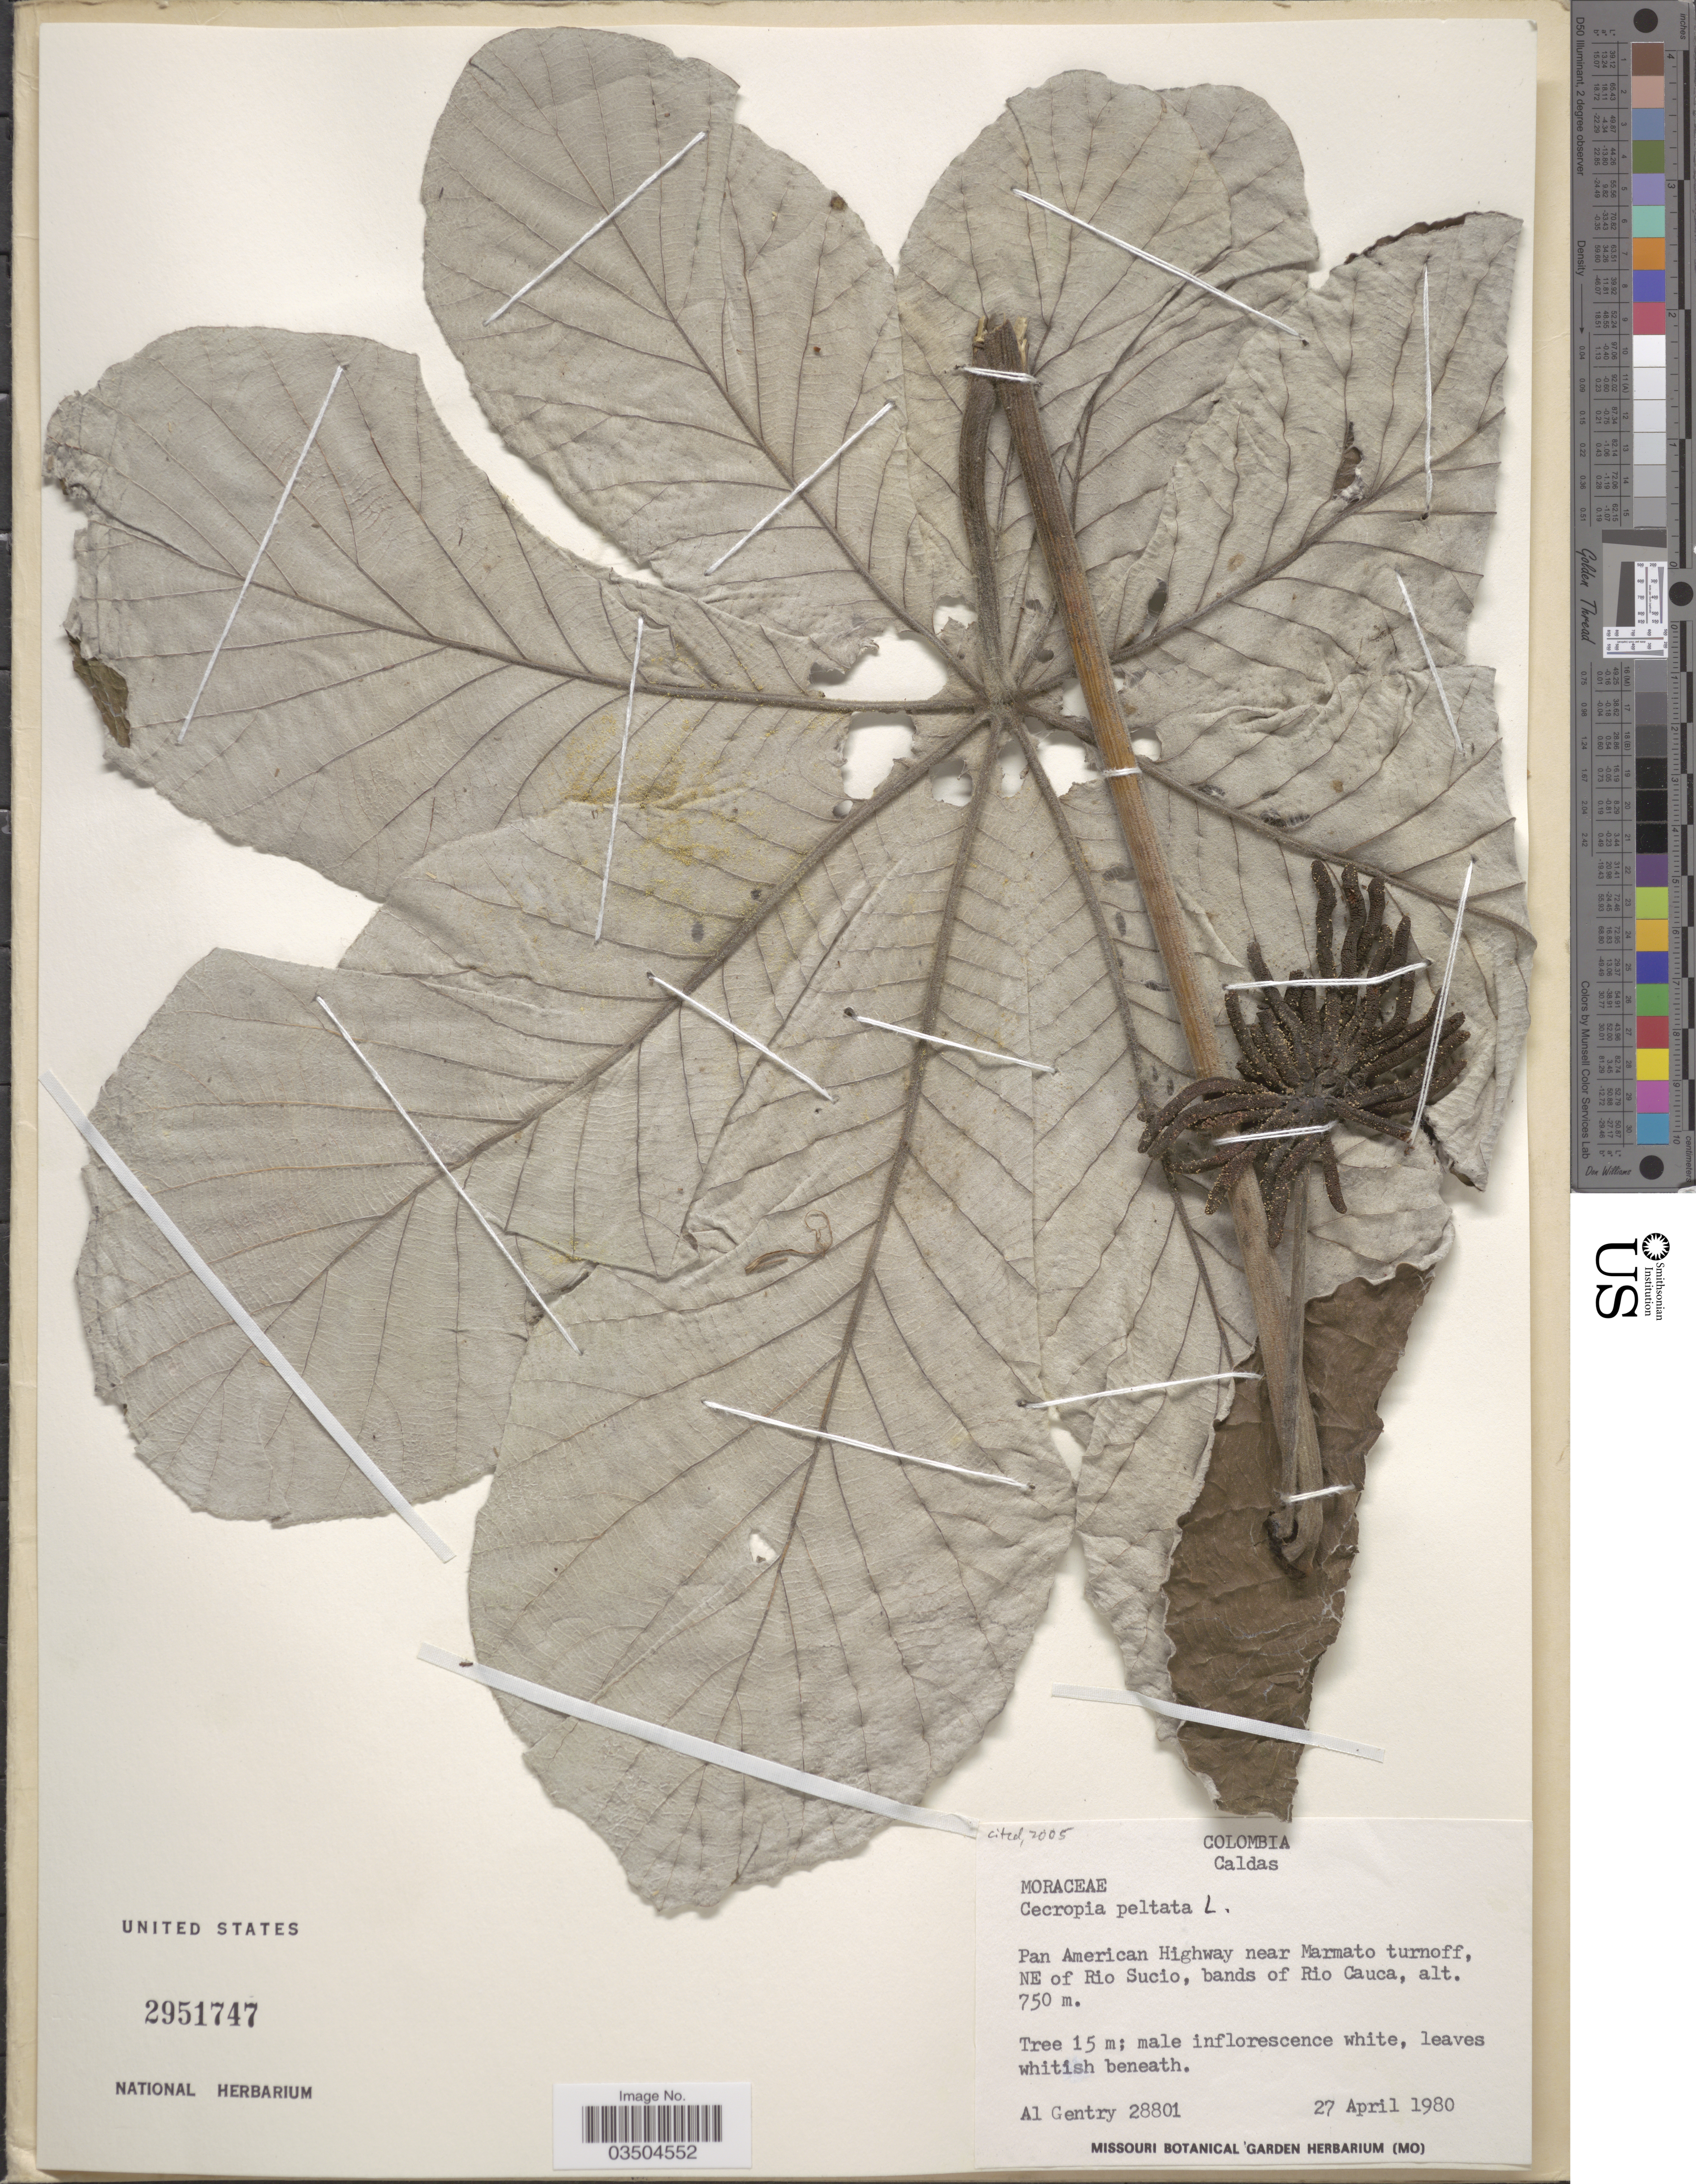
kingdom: Plantae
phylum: Tracheophyta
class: Magnoliopsida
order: Rosales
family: Urticaceae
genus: Cecropia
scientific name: Cecropia peltata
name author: L.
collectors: A. H. Gentry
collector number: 28801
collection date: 1980-04-27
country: Colombia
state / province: Caldas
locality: Pan American Highway near Marmato turnoff, NE of Rio Sucio, bands of Rio Cauca.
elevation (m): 750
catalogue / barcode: US 2951747